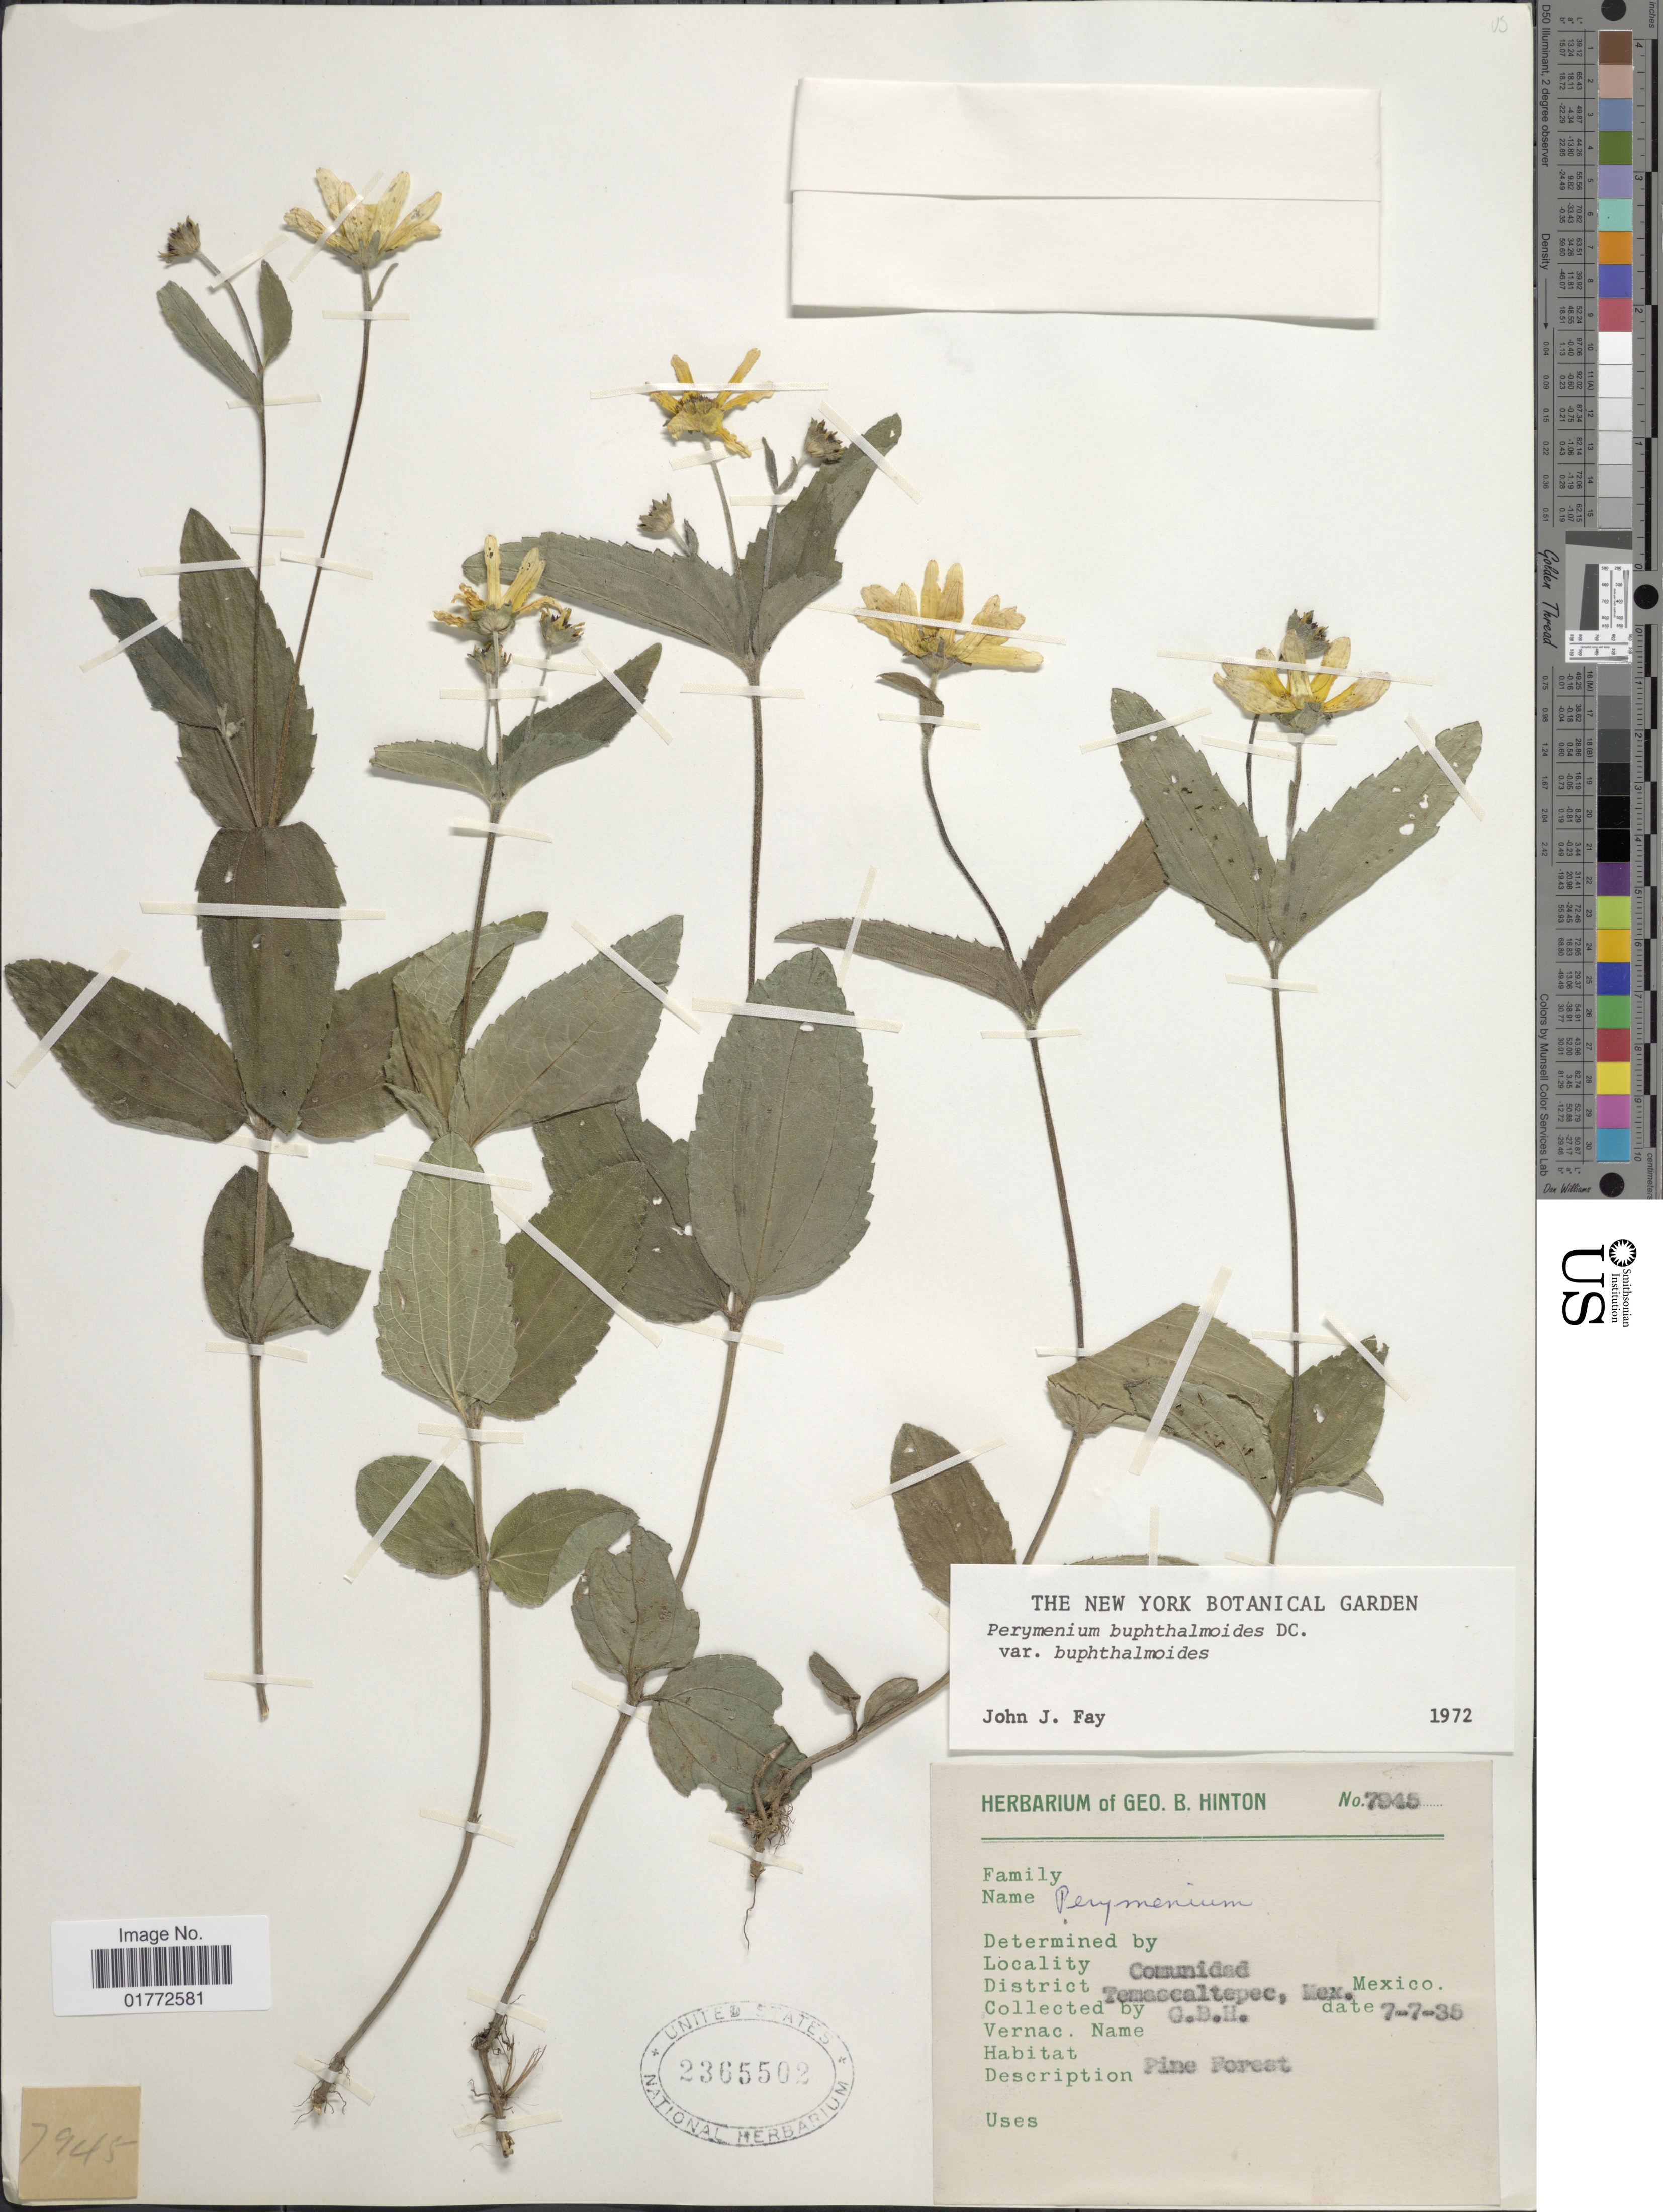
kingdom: Plantae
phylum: Tracheophyta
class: Magnoliopsida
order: Asterales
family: Asteraceae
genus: Perymenium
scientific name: Perymenium buphthalmoides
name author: DC.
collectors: G. B. Hinton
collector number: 7945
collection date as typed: Transcribed d/m/y: 7/7/35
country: Mexico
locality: Comunidad, Temascaltepec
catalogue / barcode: US 2365502